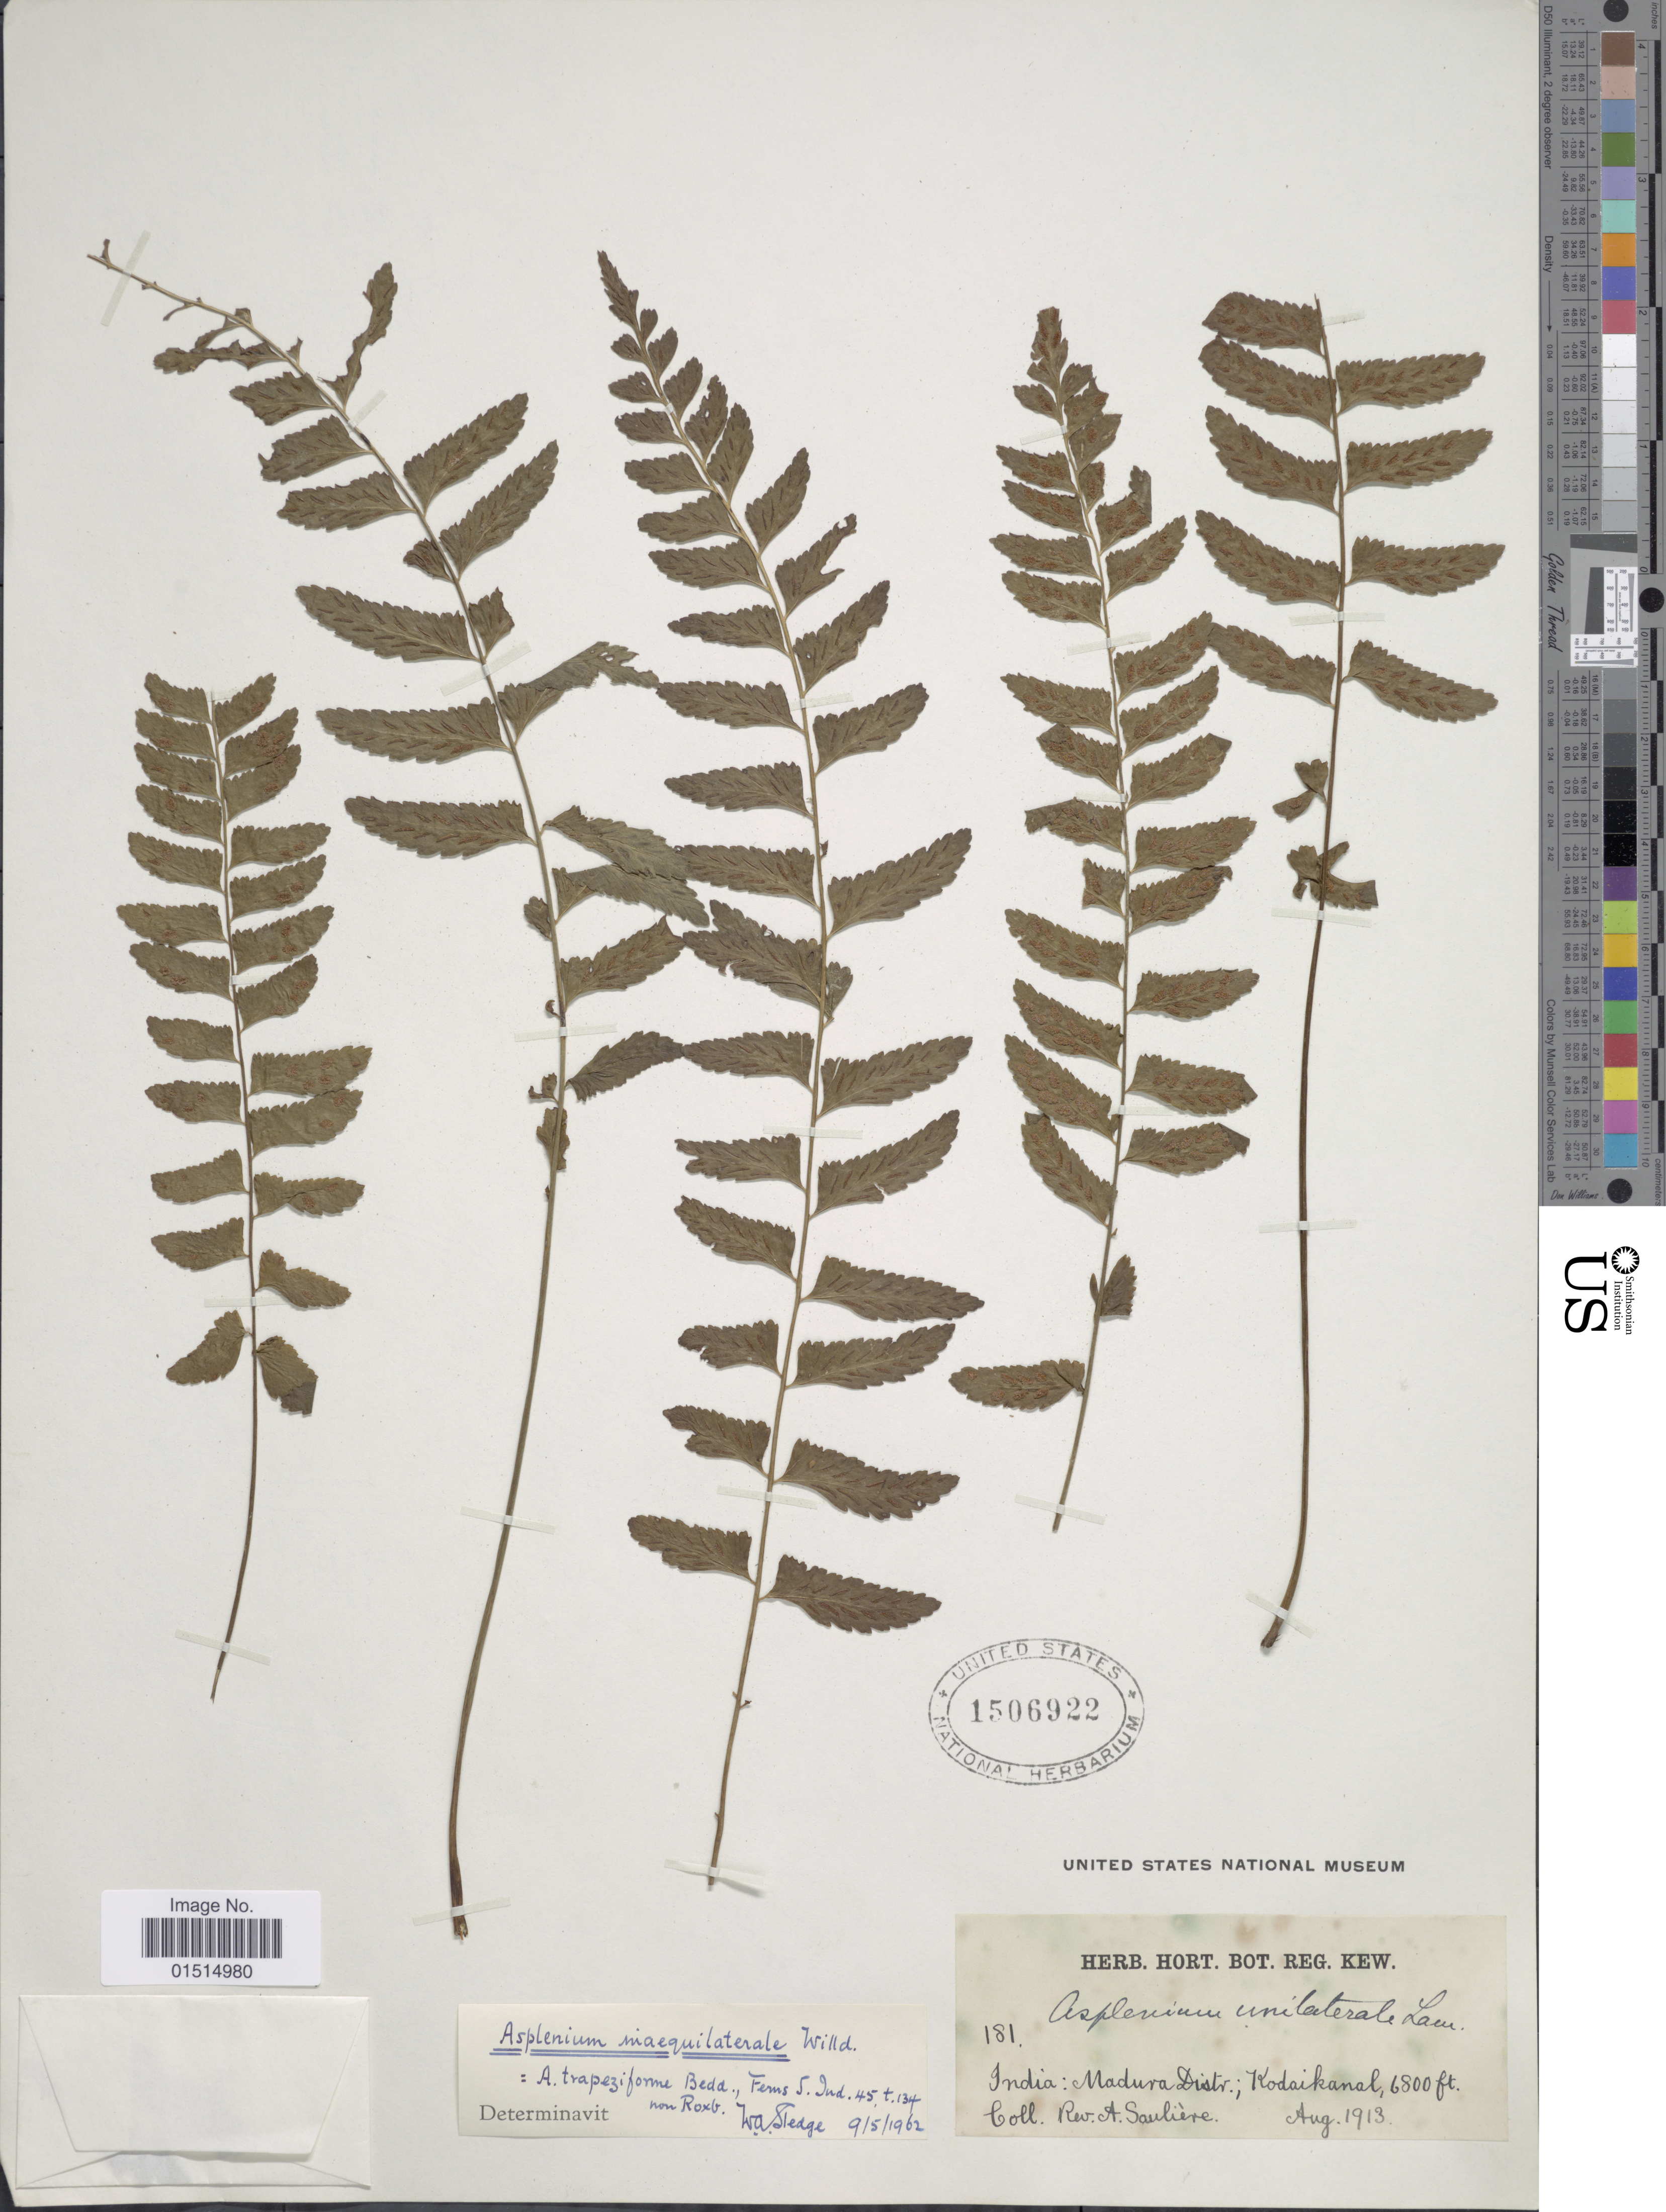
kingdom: Plantae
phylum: Tracheophyta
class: Polypodiopsida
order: Polypodiales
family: Aspleniaceae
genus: Asplenium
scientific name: Asplenium inaequilaterale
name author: Willd.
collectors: A. Sauliere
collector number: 181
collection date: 1913-08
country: India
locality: Madura District: Kodaikanal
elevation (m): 2073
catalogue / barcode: US 1506922